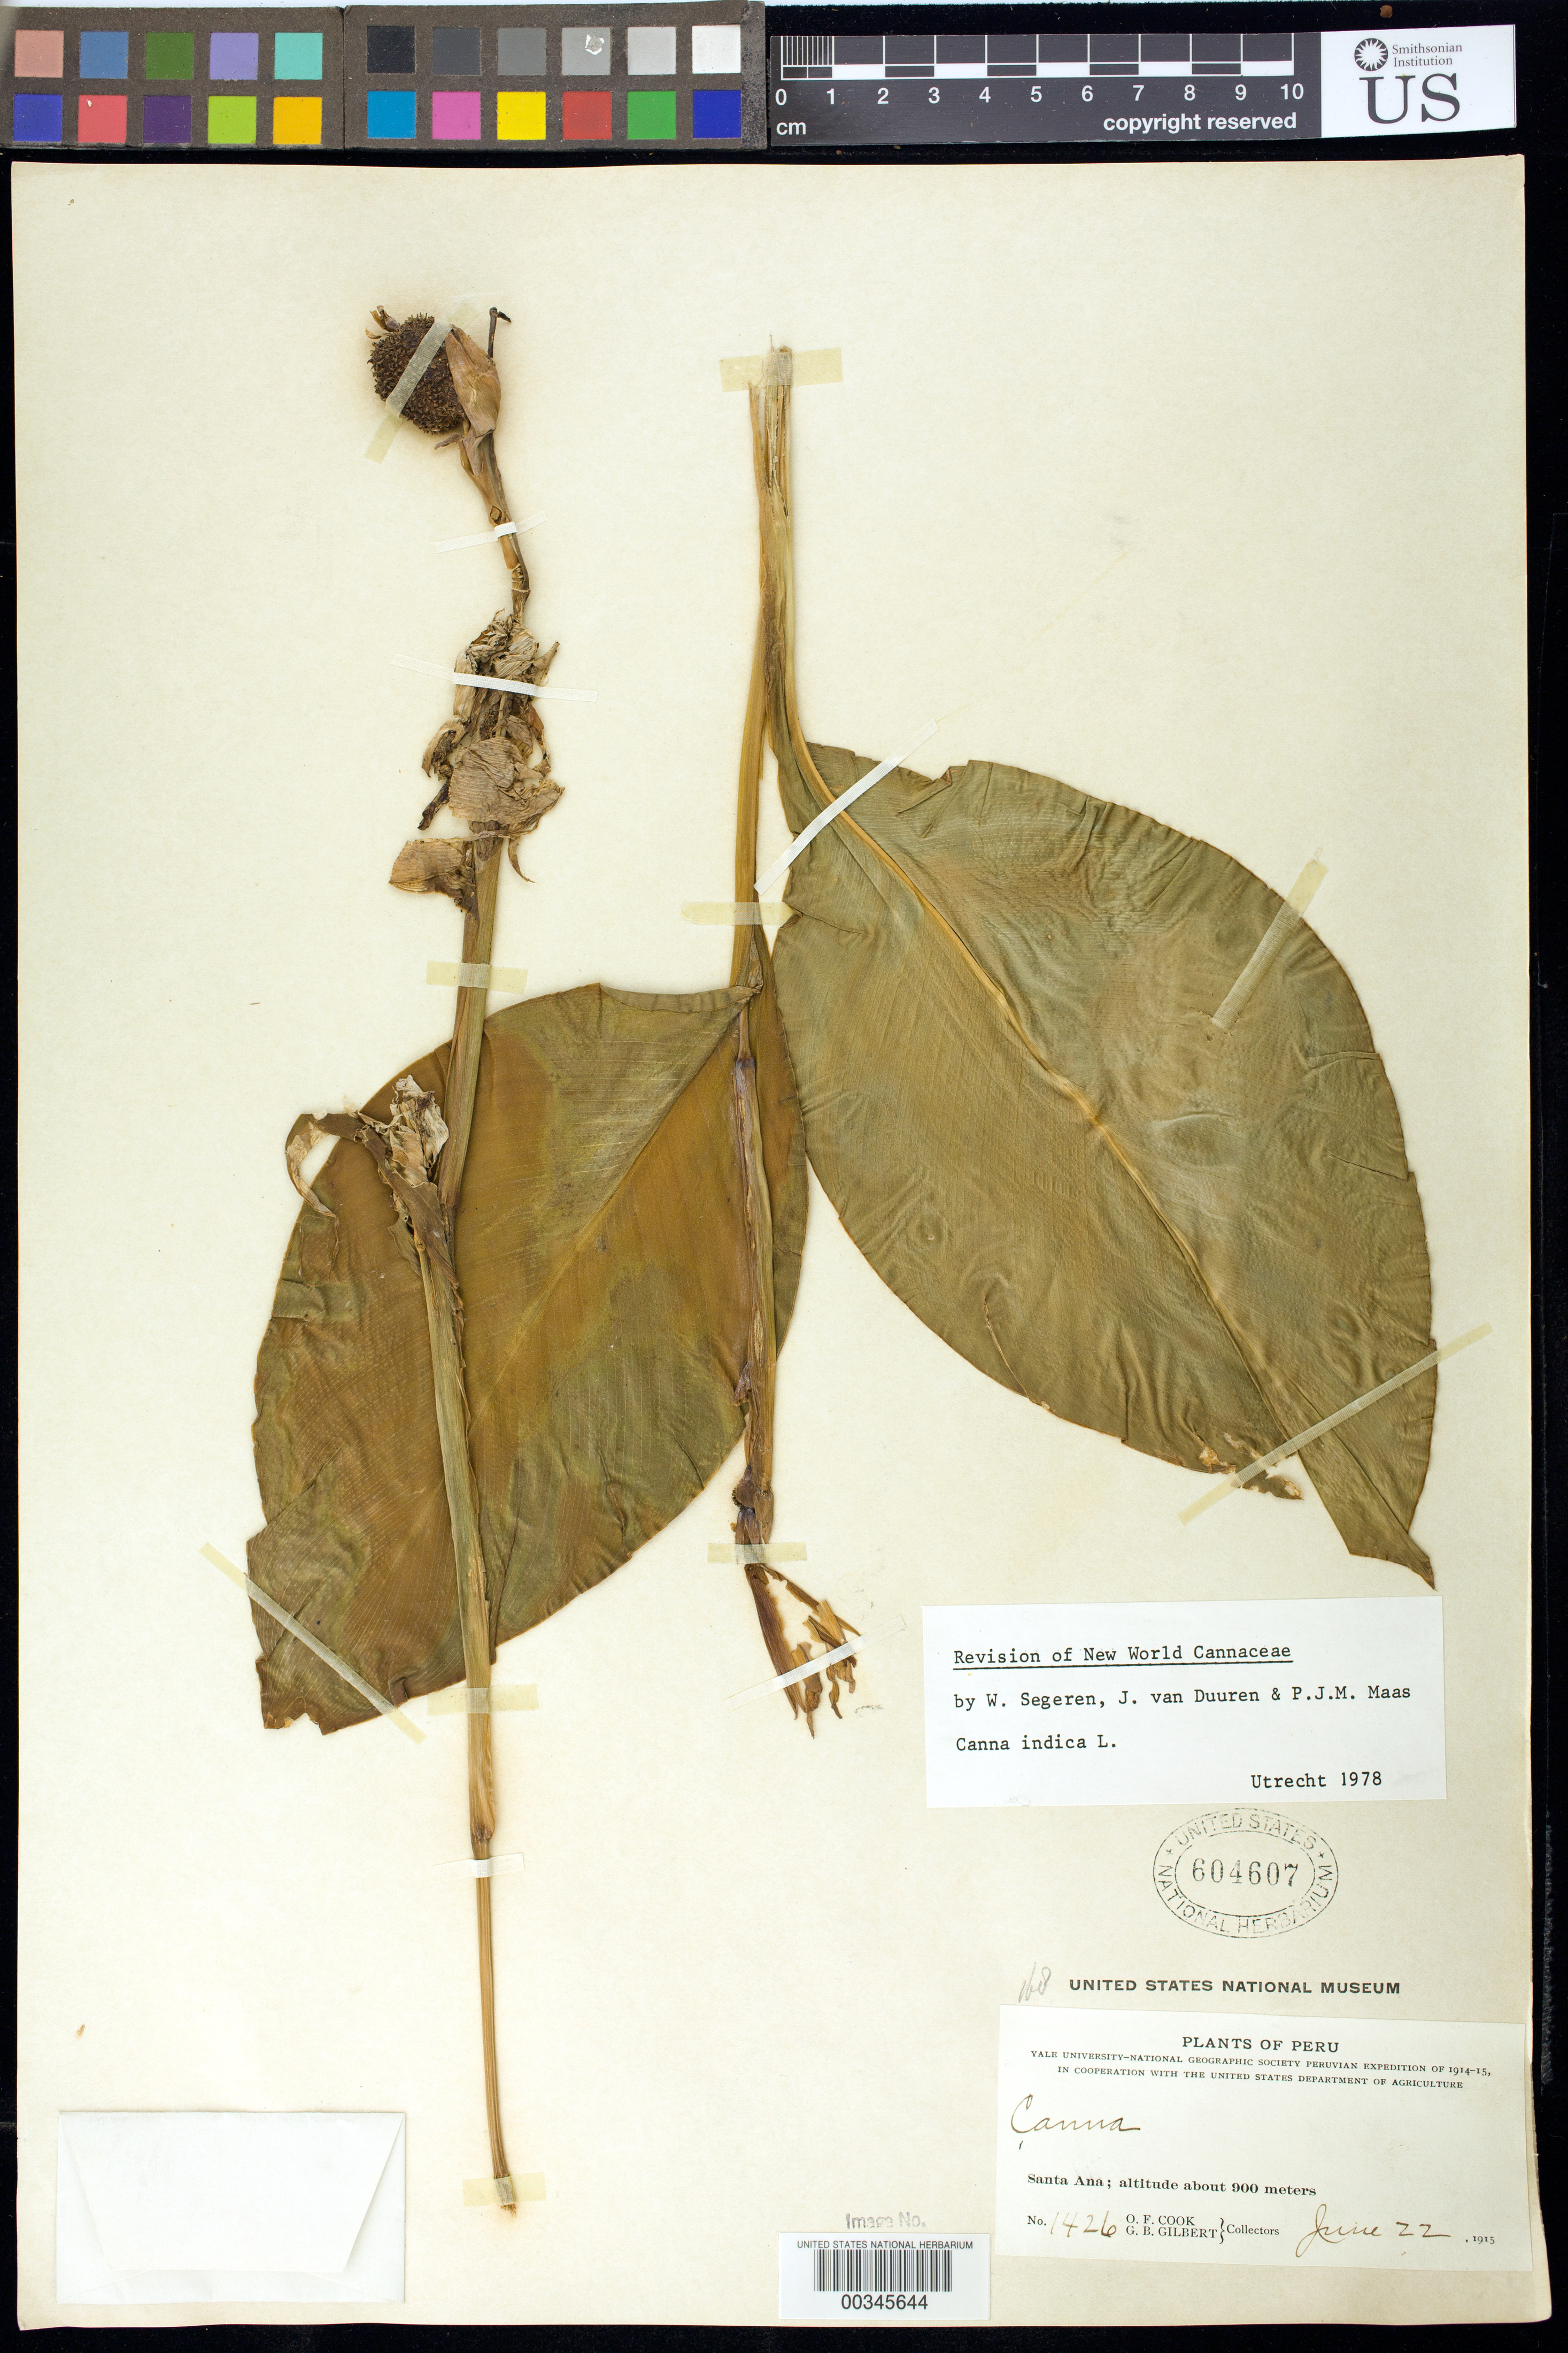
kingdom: Plantae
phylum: Tracheophyta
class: Liliopsida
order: Zingiberales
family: Cannaceae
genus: Canna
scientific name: Canna indica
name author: L.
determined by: Segeren, W.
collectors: O. F. Cook & G. B. Gilbert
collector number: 1426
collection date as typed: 22 Jun 1915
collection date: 1915-06-22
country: Peru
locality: Santa Ana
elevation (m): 900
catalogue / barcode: US 604607